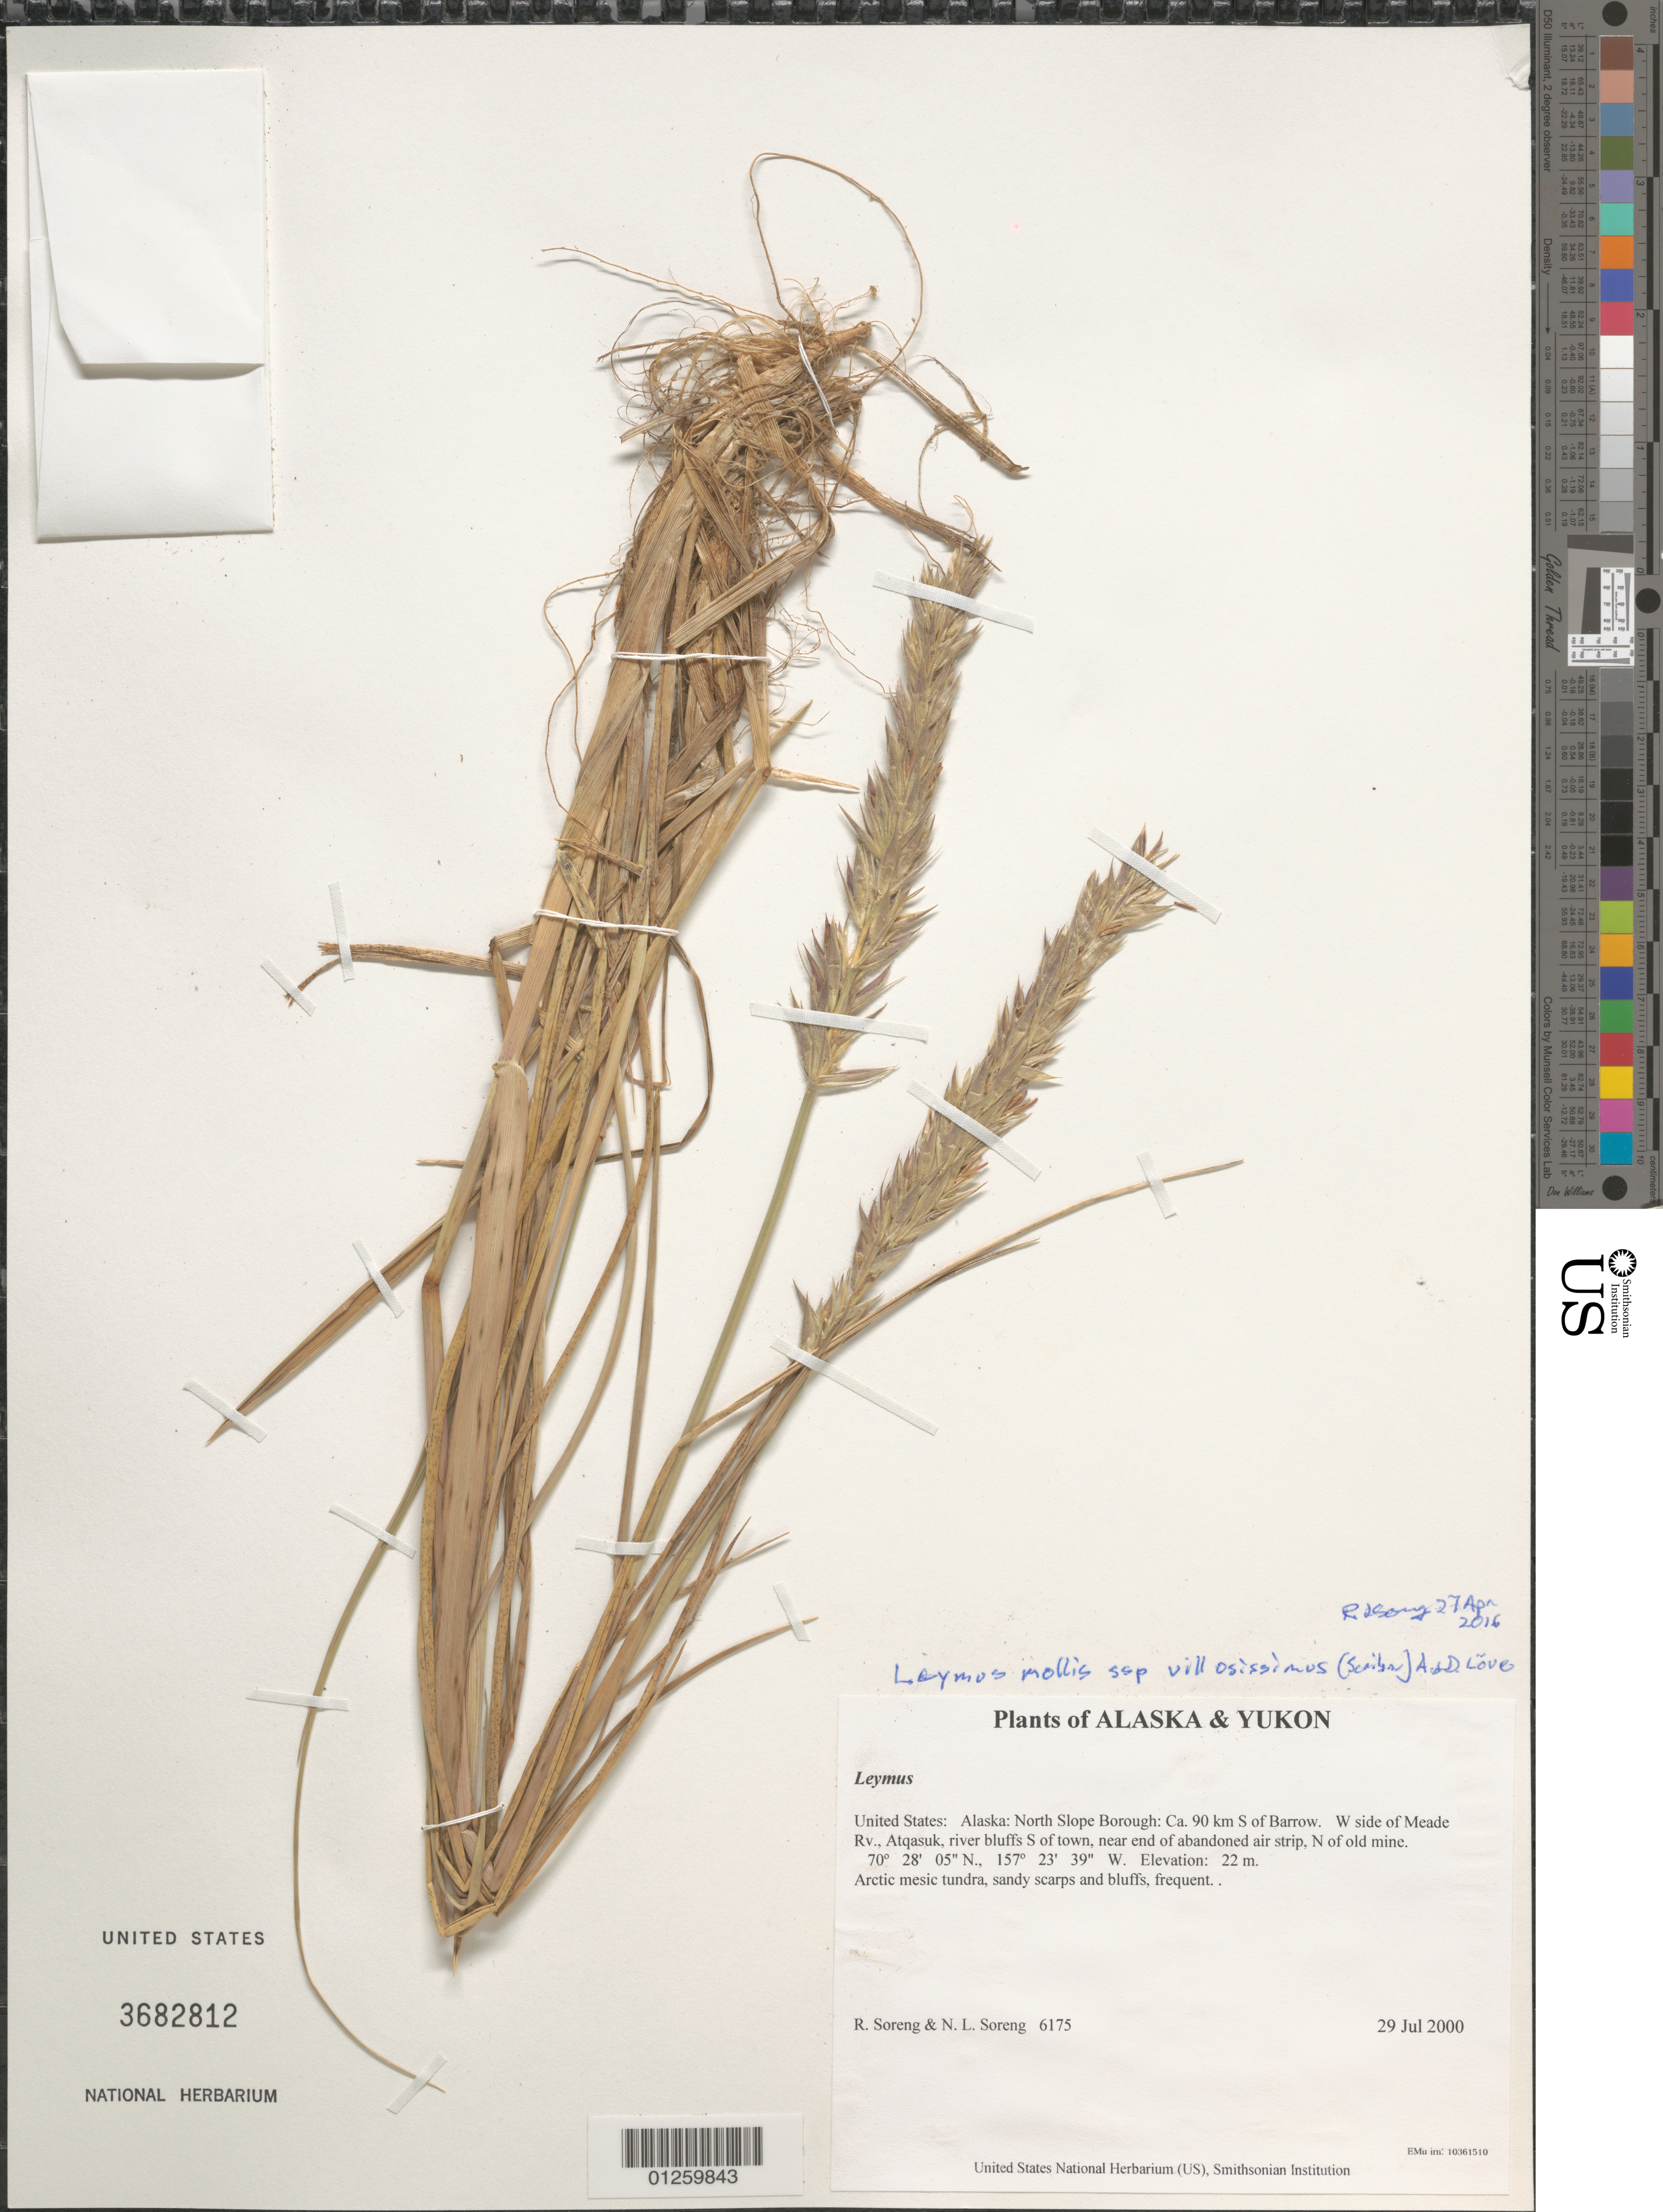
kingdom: Plantae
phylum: Tracheophyta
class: Liliopsida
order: Poales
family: Poaceae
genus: Leymus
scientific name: Leymus mollis subsp. villosissimus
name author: (Scribn.) Á. Löve & D. Löve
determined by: Soreng, Robert J., Research Associate (BOT), Smithsonian Institution - National Museum of Natural History (UNITED STATES)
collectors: R. J. Soreng & N. L. Soreng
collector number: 6175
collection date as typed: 29 Jul 2000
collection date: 2000-07-29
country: United States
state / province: Alaska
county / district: North Slope Borough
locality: Ca. 90 km S of Barrow. W side of Meade Rv., Atqasuk, river bluffs S of town, near end of abandoned air strip, N of old mine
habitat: Arctic mesic tundra, sandy scarps and bluffs, frequent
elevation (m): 22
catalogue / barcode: US 3682812